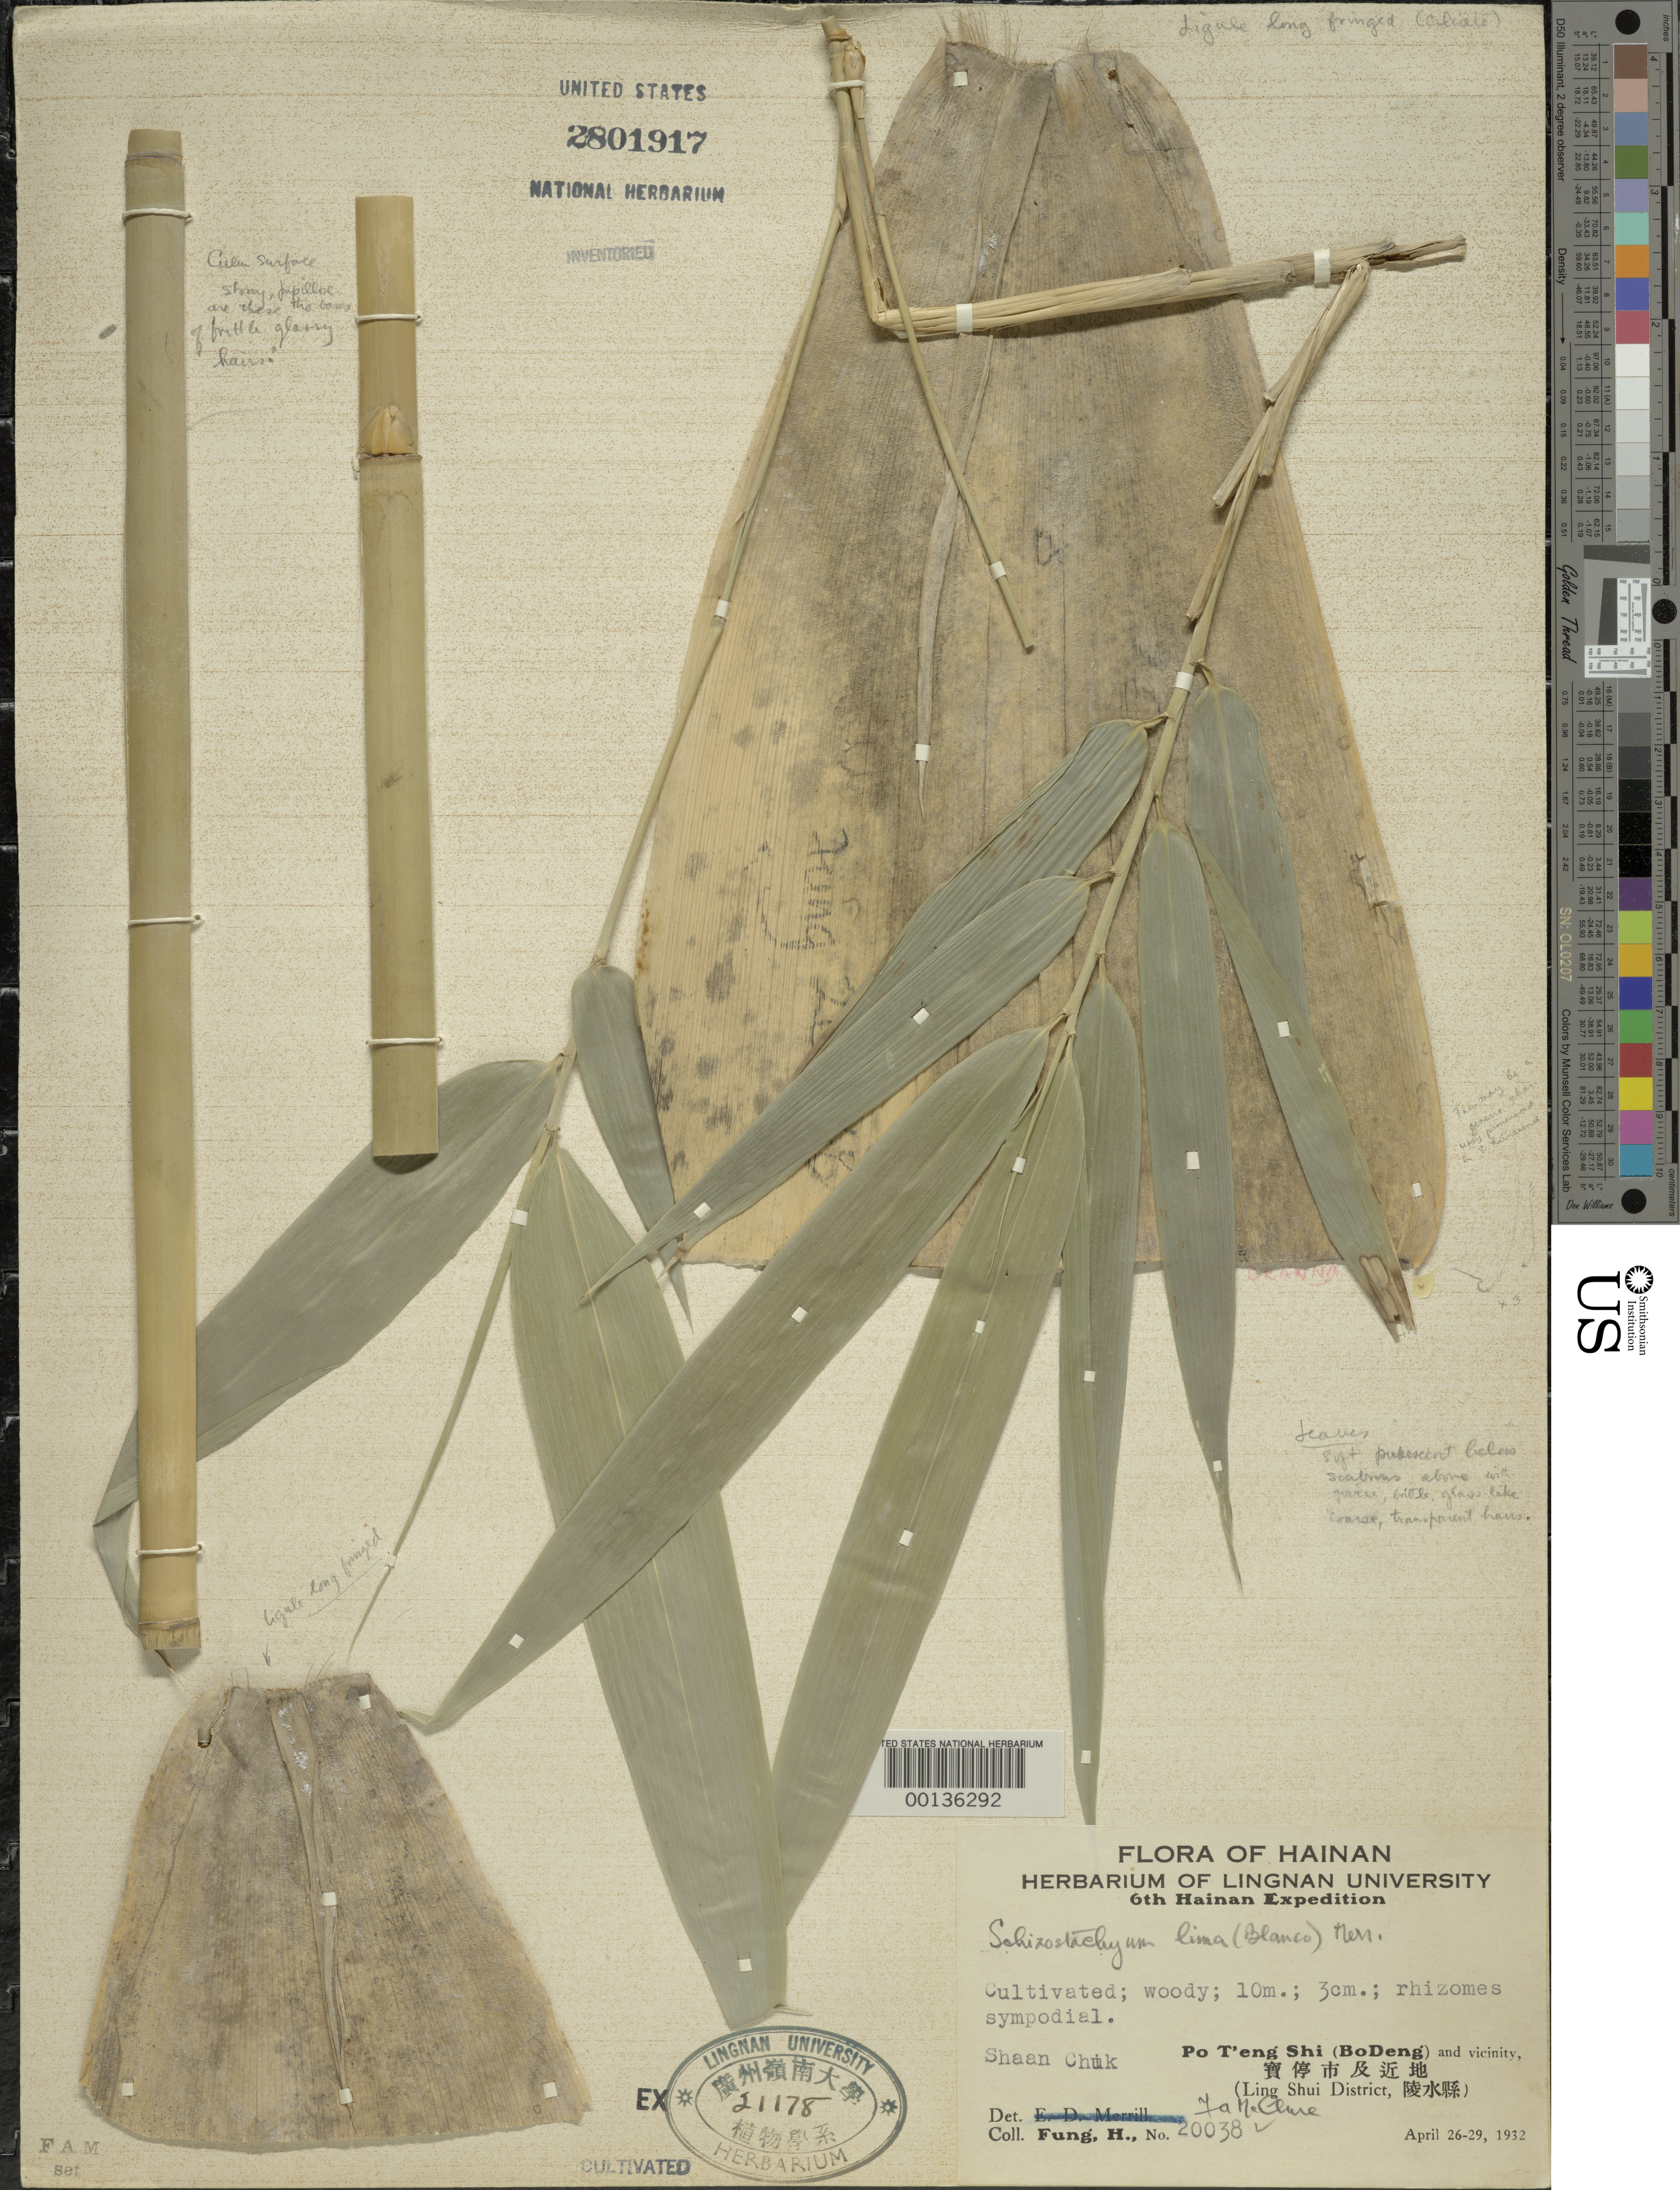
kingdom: Plantae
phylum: Tracheophyta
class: Liliopsida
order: Poales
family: Poaceae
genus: Schizostachyum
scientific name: Schizostachyum lima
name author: (Blanco) Merr.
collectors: H. L. Fung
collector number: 20038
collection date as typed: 26 Apr 1932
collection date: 1932-04-26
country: China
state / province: Hainan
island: Hainan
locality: Ling shui, po t'eng shi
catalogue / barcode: US 2801917